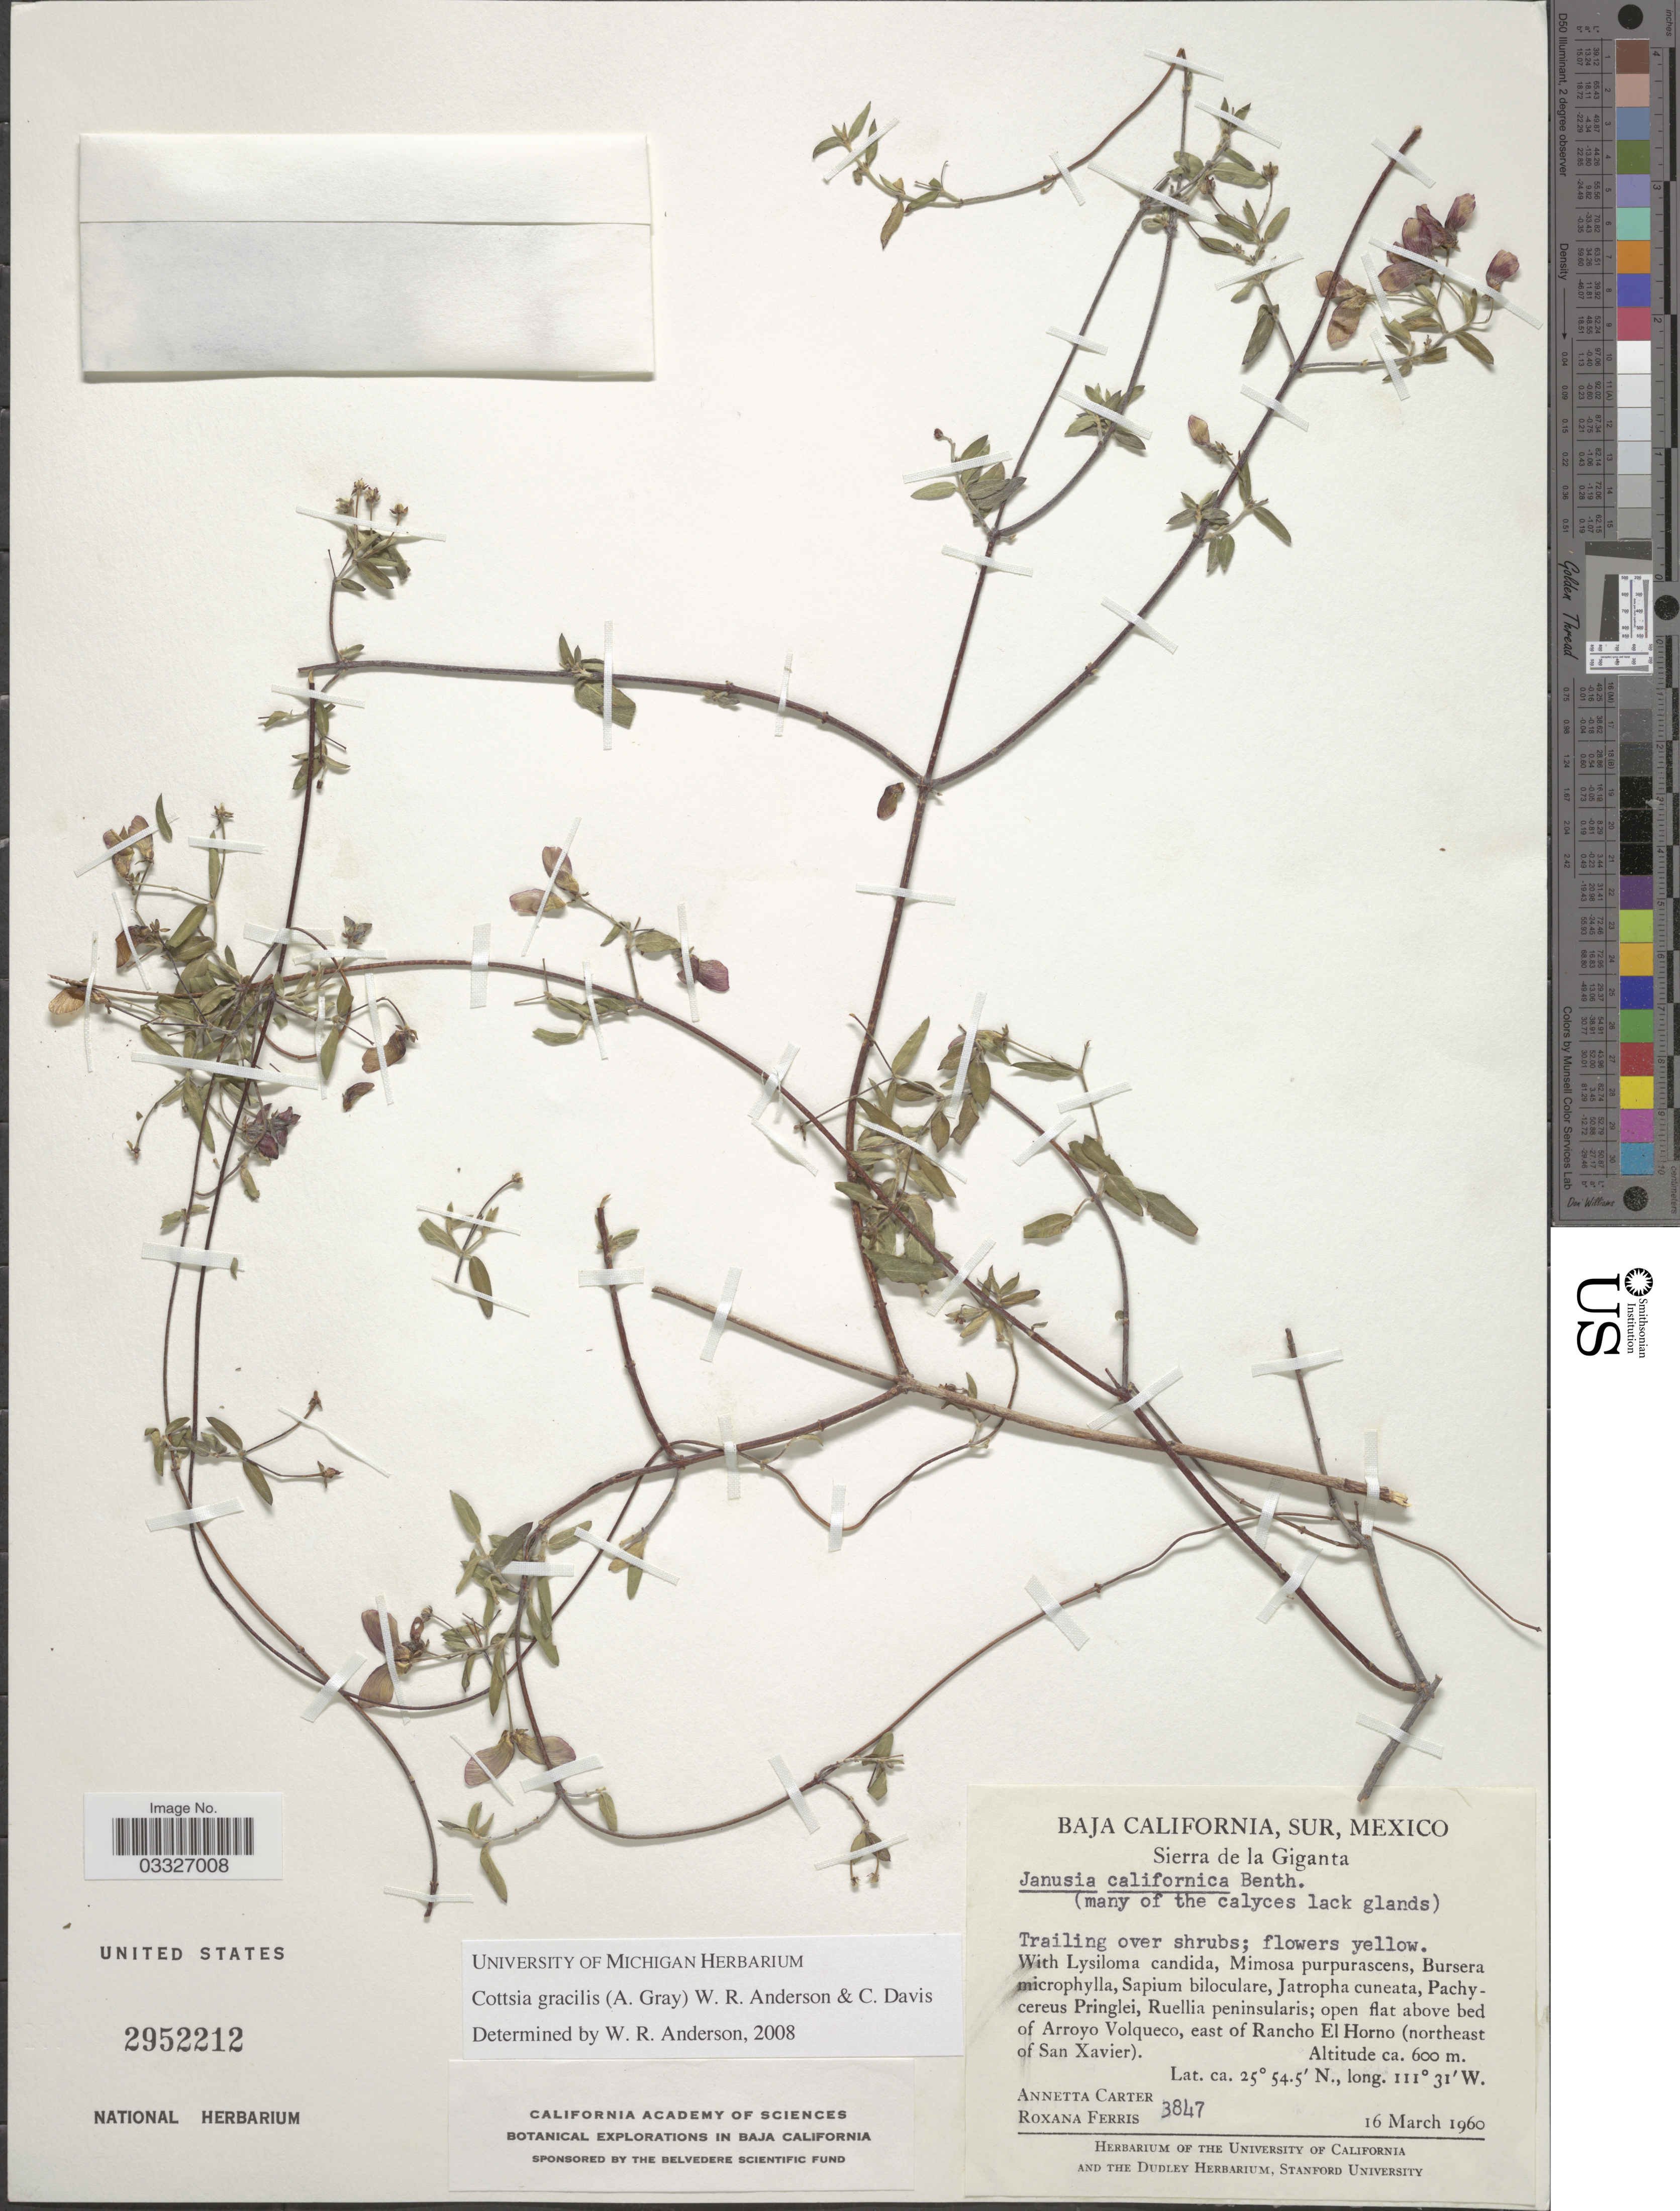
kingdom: Plantae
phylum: Tracheophyta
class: Magnoliopsida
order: Malpighiales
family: Malpighiaceae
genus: Cottsia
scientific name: Cottsia gracilis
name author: (A. Gray) W.R. Anderson & C. Davis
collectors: A. Carter & R. S. Ferris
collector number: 3847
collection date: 1960-03-16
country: Mexico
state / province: Baja California Sur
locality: Sierra de la Giganta. Open flat above bed of Arroyo Volqueco, east of Rancho El Horno (northeast of San Xavier).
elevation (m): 600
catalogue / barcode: US 2952212